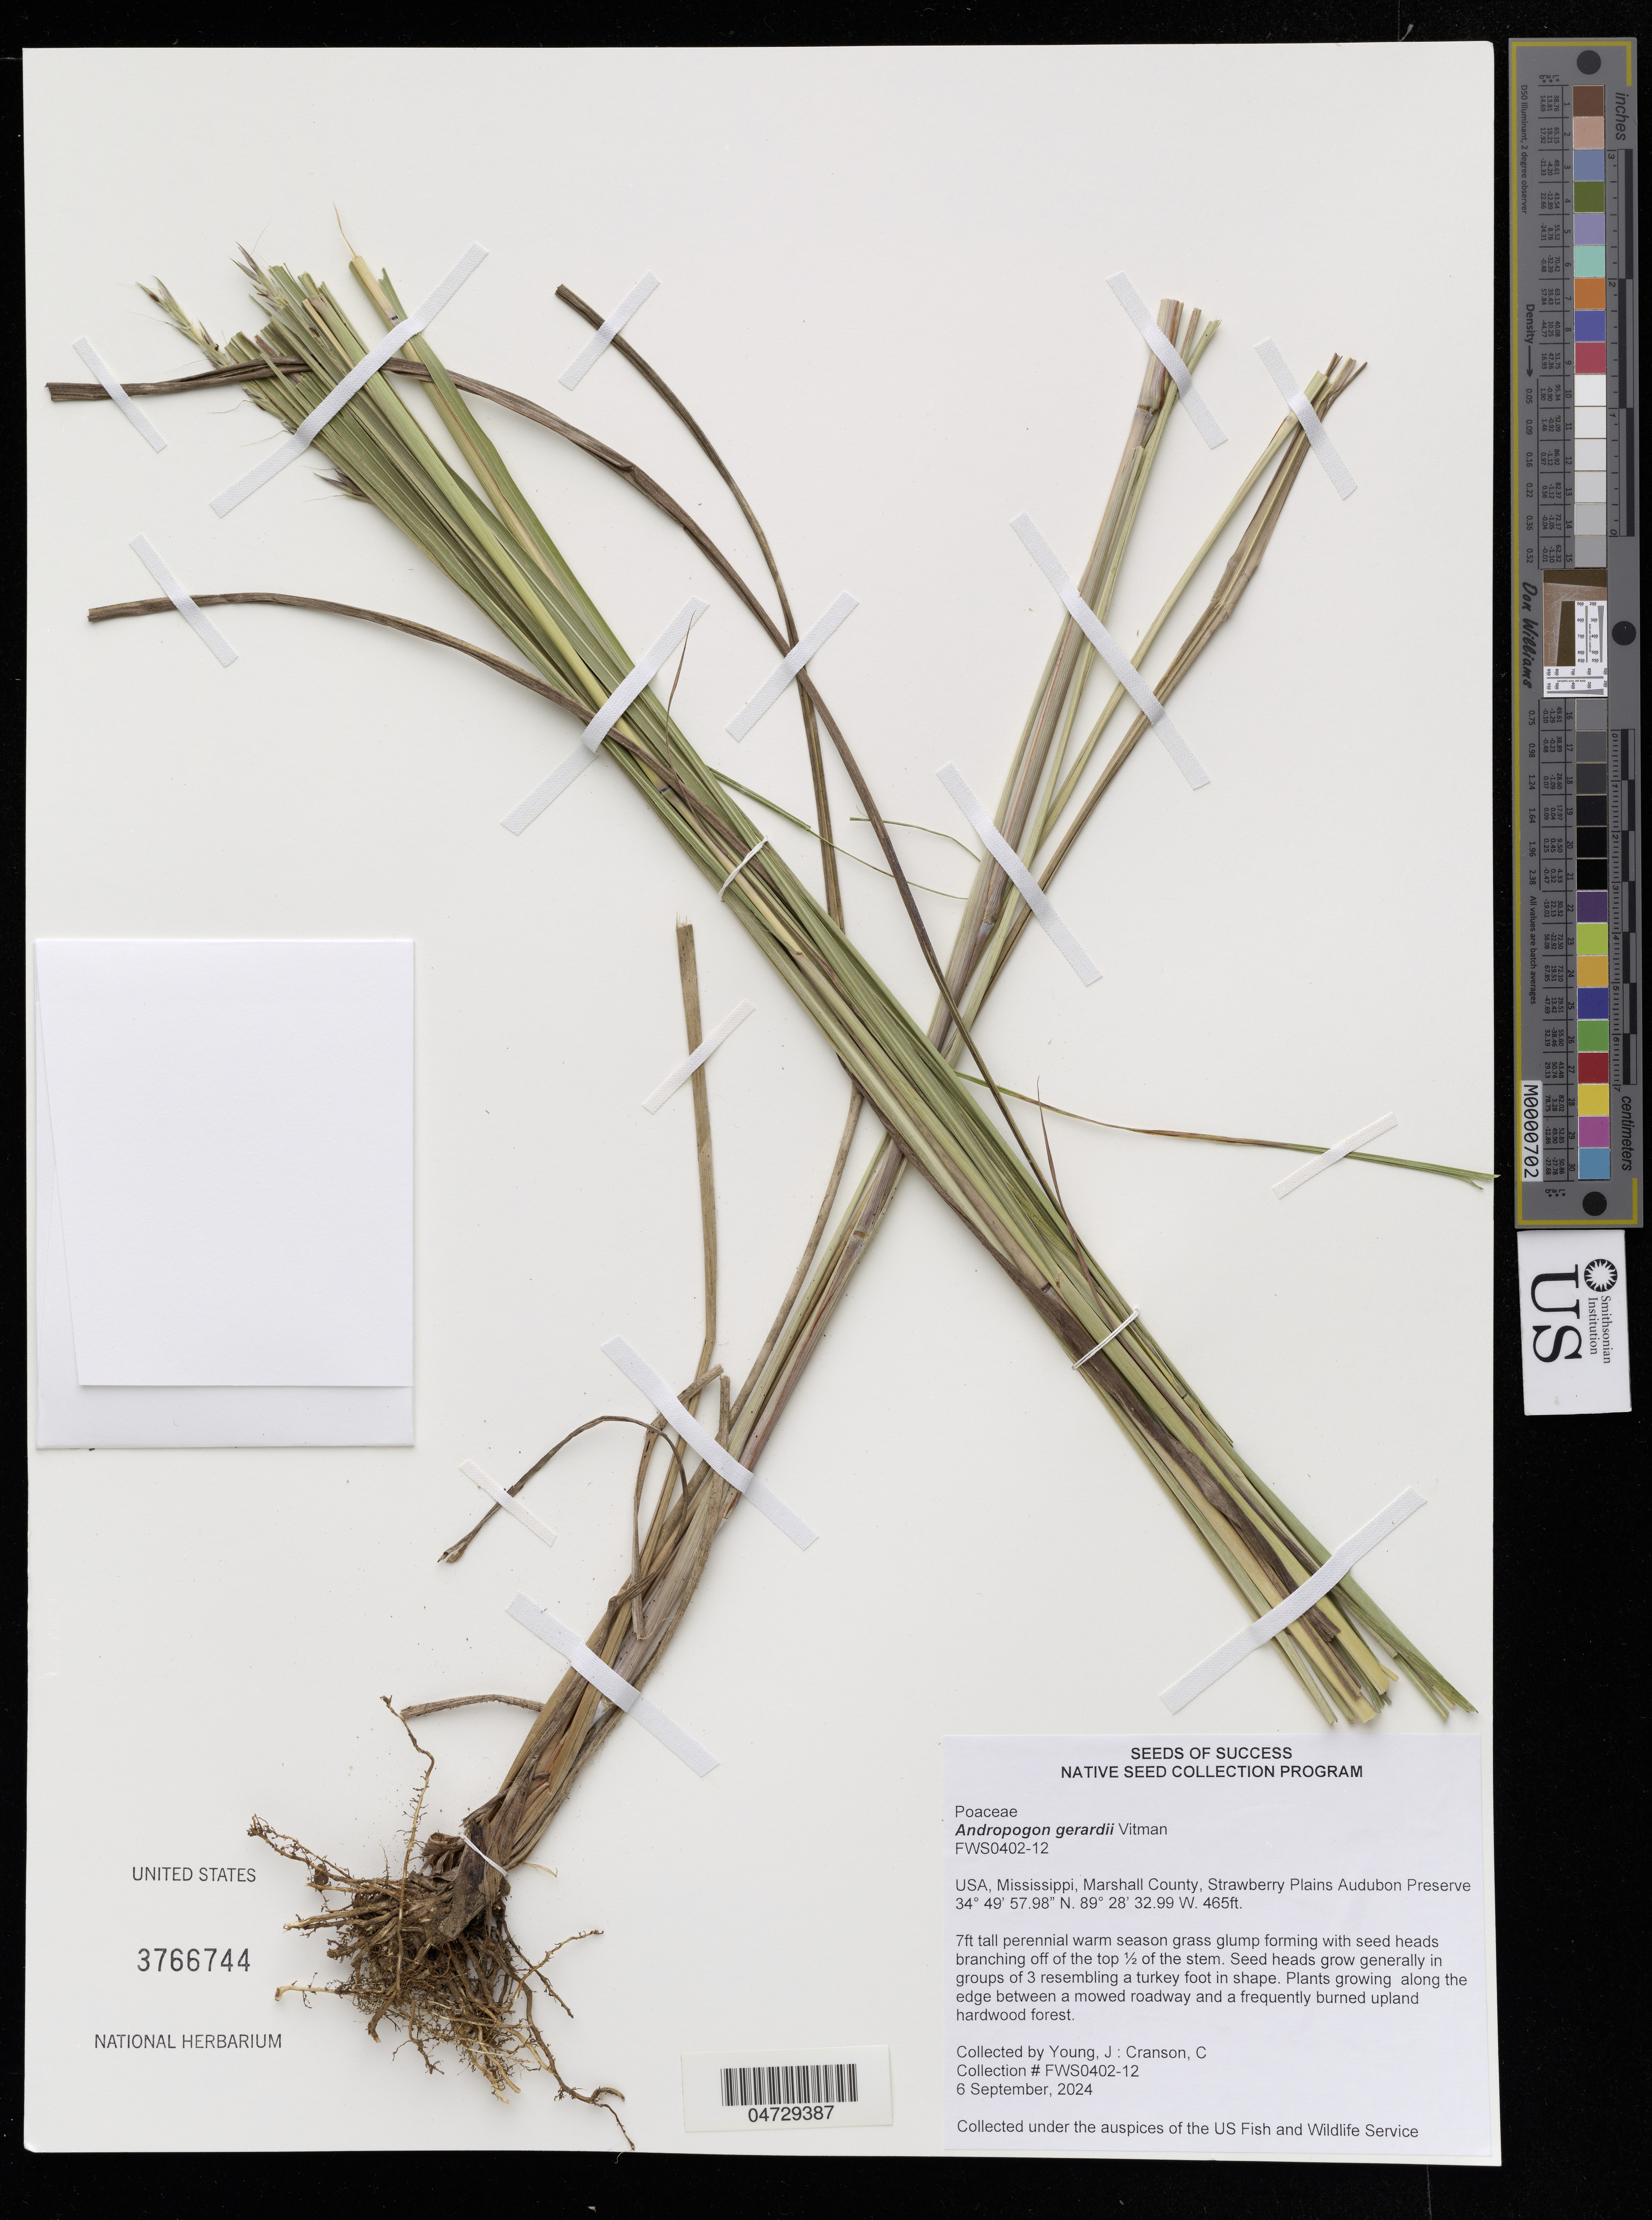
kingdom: Plantae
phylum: Tracheophyta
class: Liliopsida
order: Poales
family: Poaceae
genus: Andropogon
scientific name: Andropogon gerardii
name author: Vitman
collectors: J. Young & C. Cranson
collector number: FWS0402-12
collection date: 2024-09-06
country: United States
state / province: Mississippi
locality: Marshall County, Strawberry Plains Audubon Preserve.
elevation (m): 142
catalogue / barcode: US 3766744